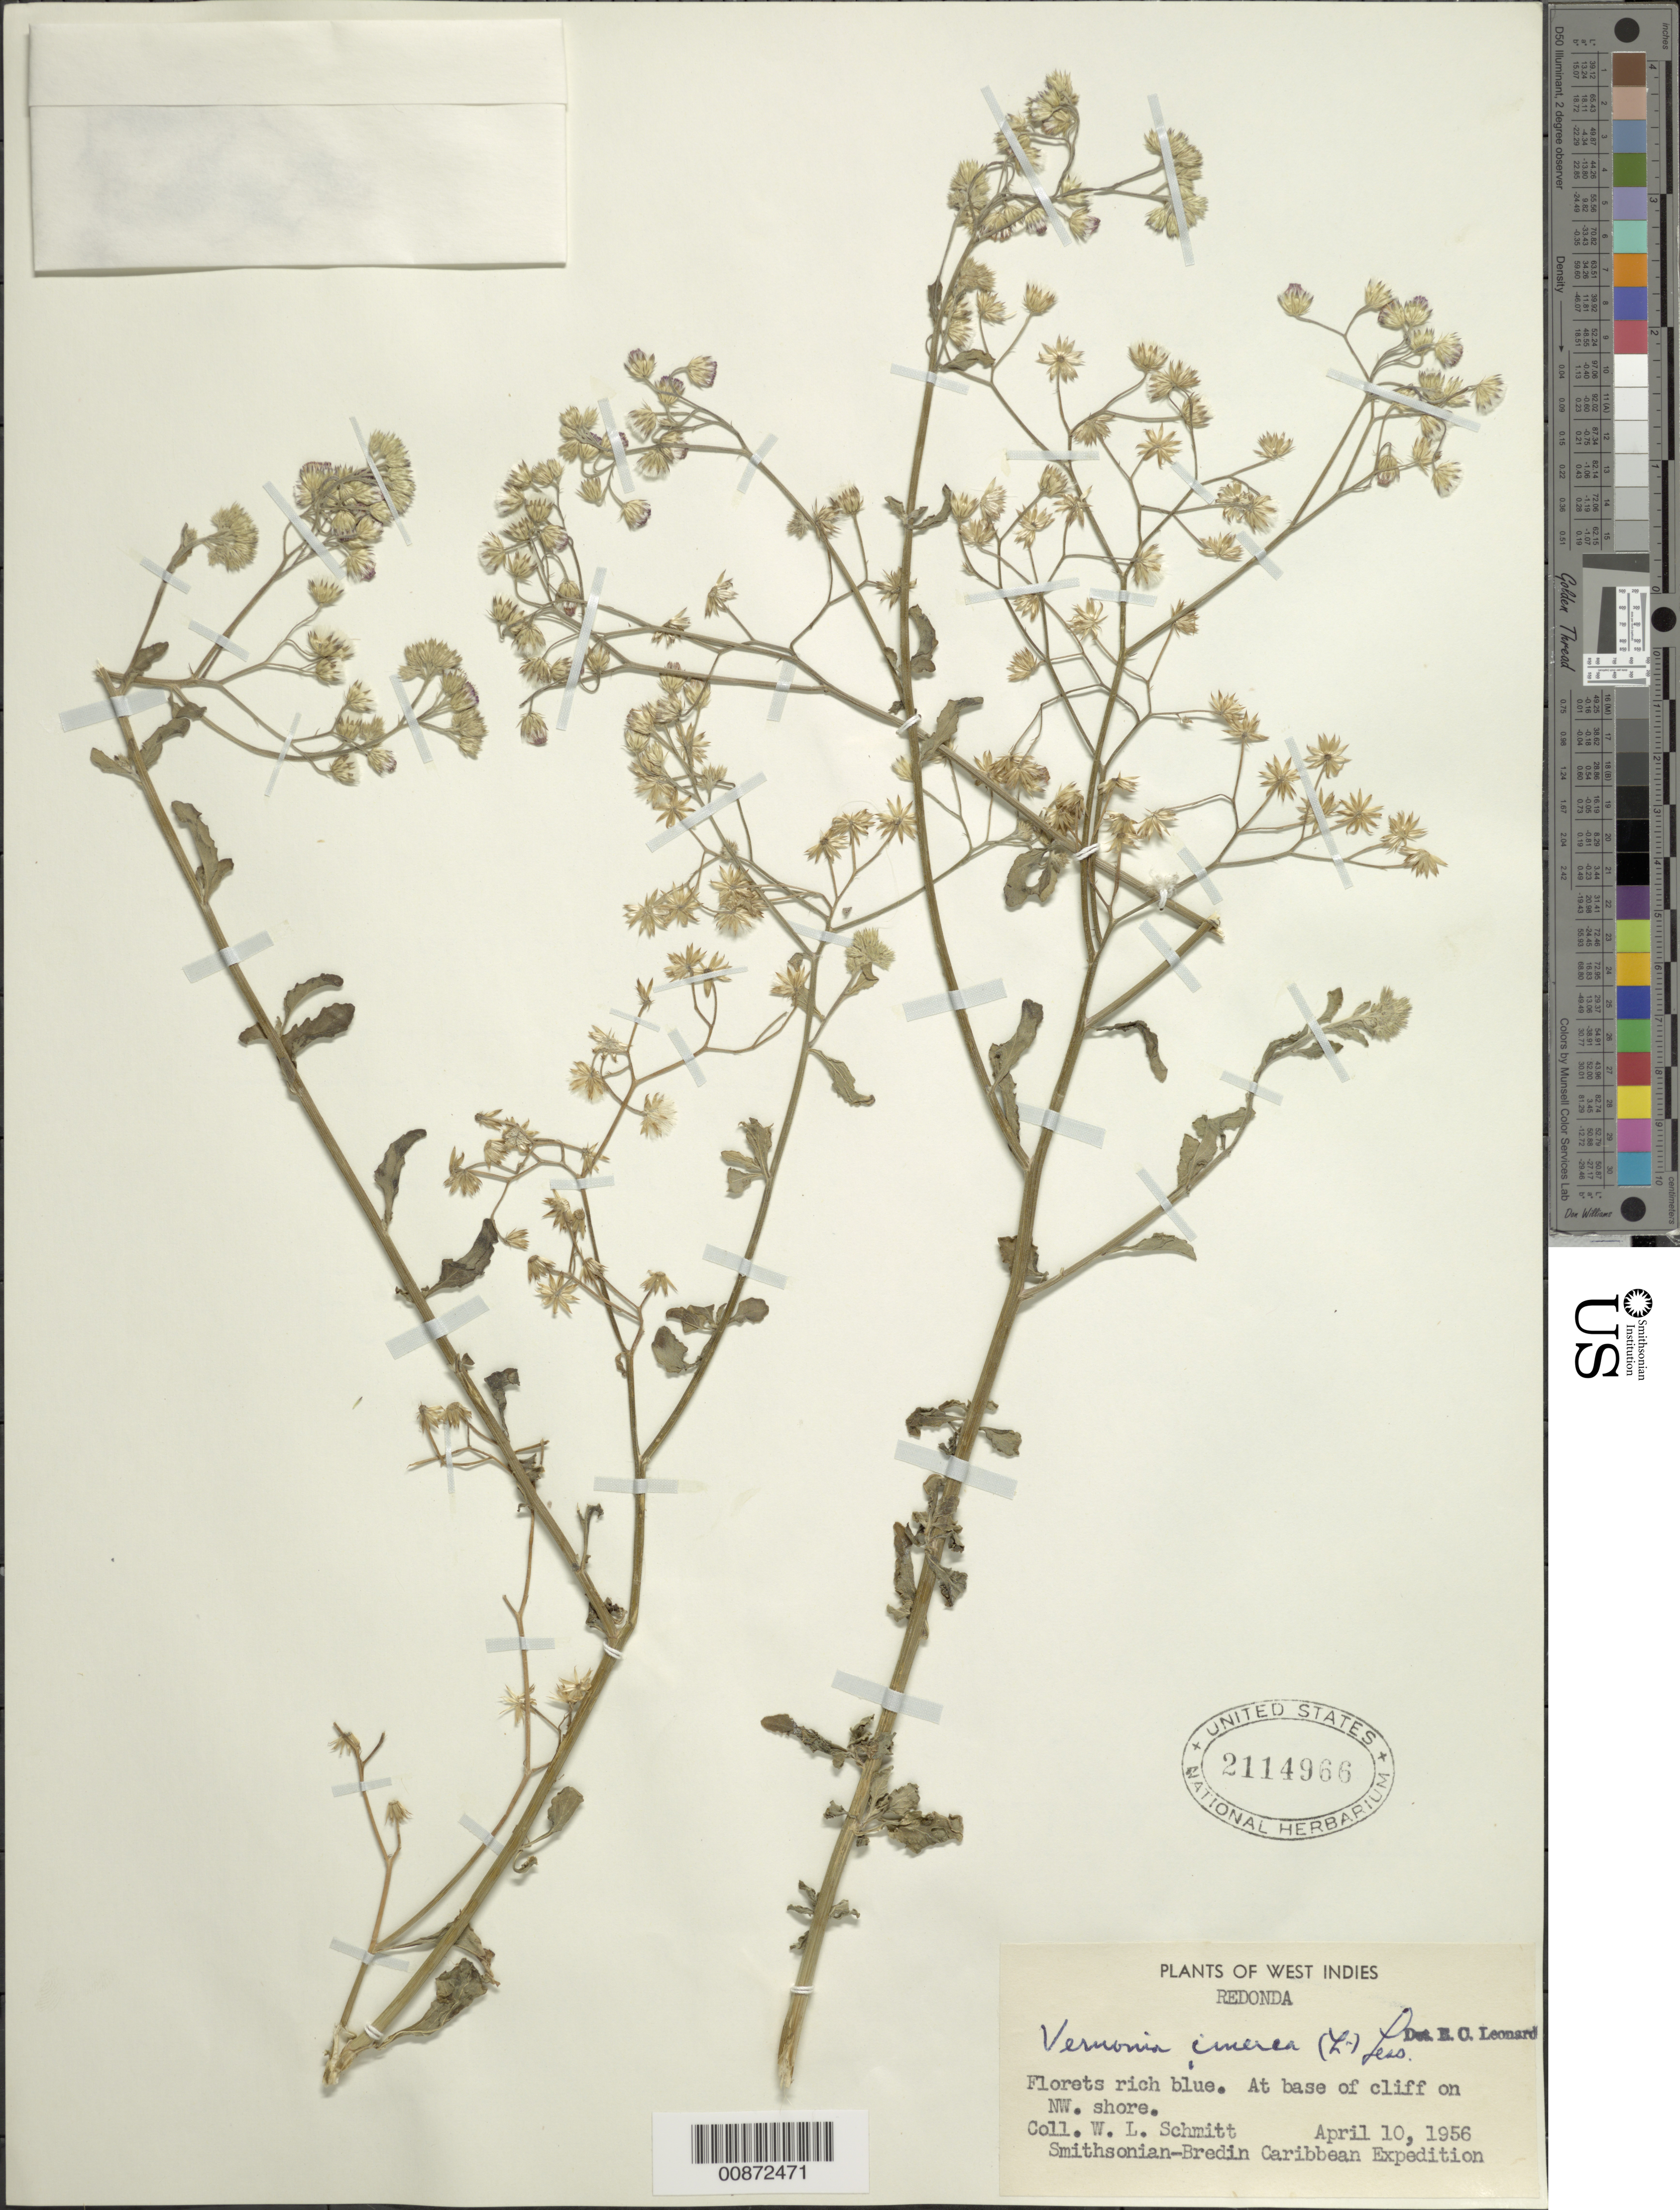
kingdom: Plantae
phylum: Tracheophyta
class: Magnoliopsida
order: Asterales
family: Asteraceae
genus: Cyanthillium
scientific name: Cyanthillium cinereum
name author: (L.) H. Rob.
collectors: W. L. Schmitt et al.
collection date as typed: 10 Apr 1956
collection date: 1956-04-10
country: Antigua and Barbuda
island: Redonda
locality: On NW shore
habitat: At base of cliff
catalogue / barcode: US 2114966